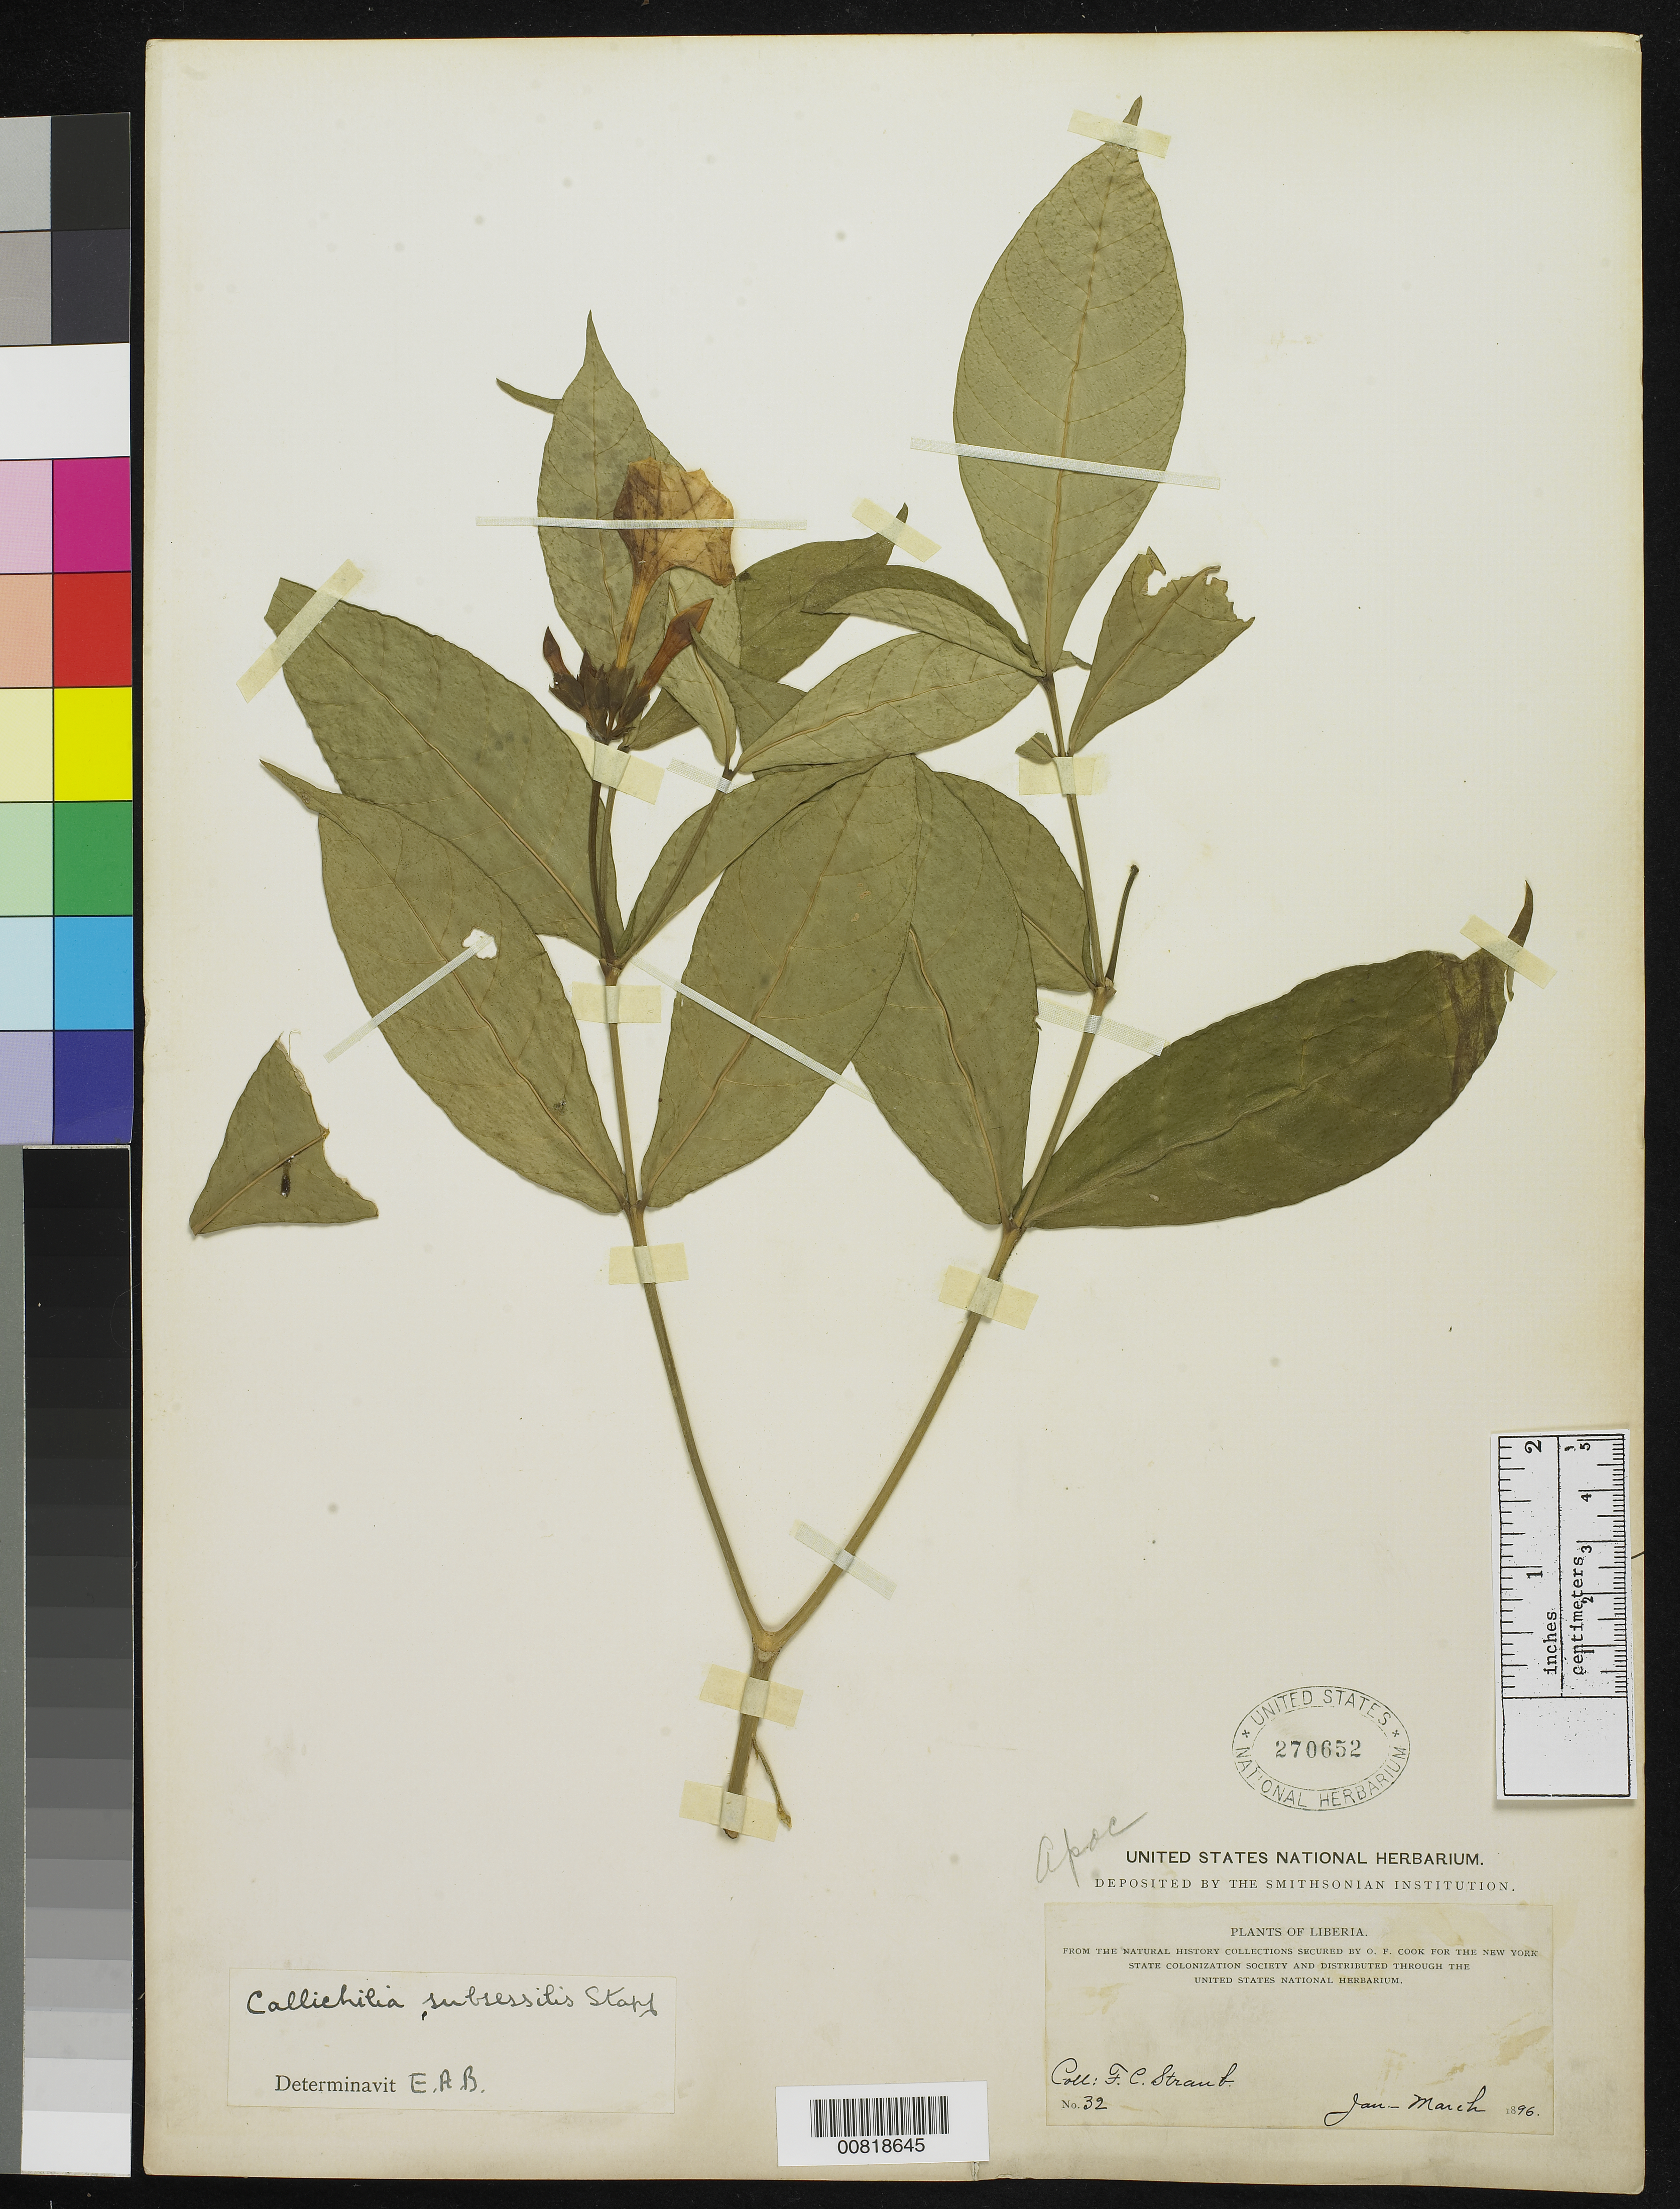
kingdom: Plantae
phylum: Tracheophyta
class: Magnoliopsida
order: Gentianales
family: Apocynaceae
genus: Callichilia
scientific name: Callichilia subsessilis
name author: (Benth.) Stapf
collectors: F. Straub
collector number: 32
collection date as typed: Jan 1896 to -- Mar 1896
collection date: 1896-01/1896-03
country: Liberia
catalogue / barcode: US 270652